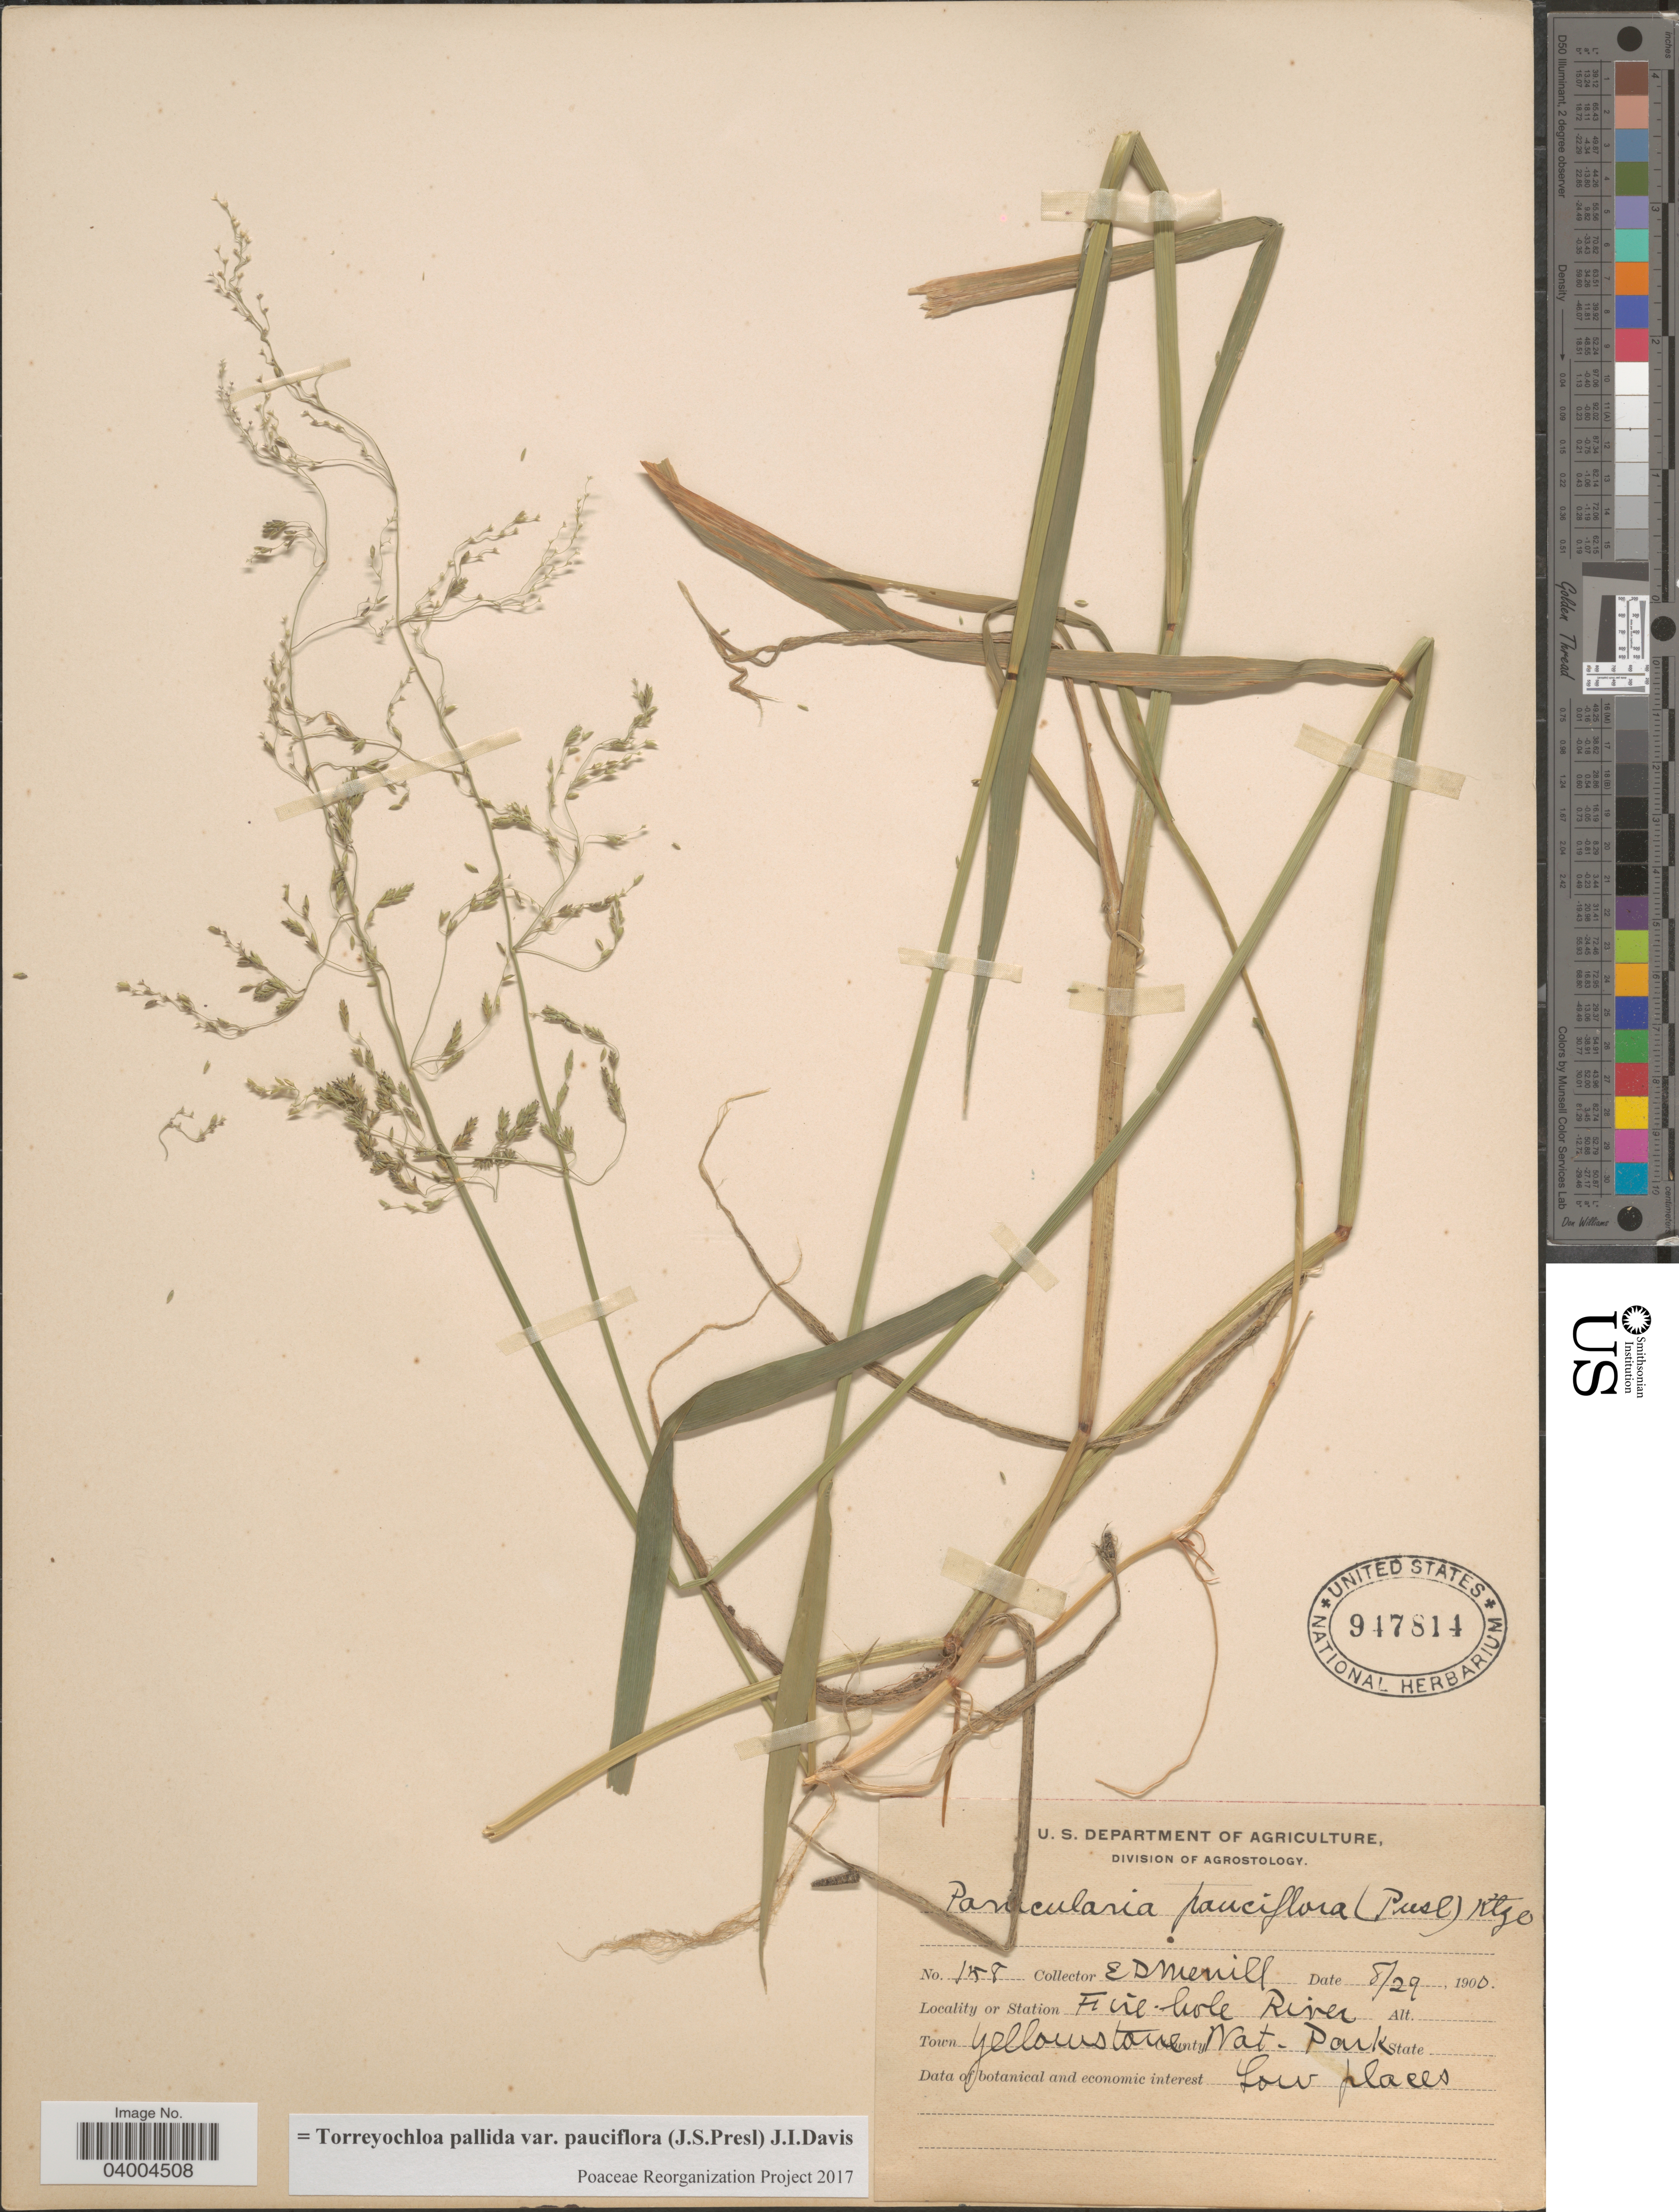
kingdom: Plantae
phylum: Tracheophyta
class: Liliopsida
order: Poales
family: Poaceae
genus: Torreyochloa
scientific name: Torreyochloa pallida var. pauciflora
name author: (J. Presl) J.I. Davis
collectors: E. D. Merrill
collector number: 158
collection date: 1900-08-29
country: United States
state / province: Wyoming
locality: Firehole River. Yellowstone Nat. Park.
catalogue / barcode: US 947814